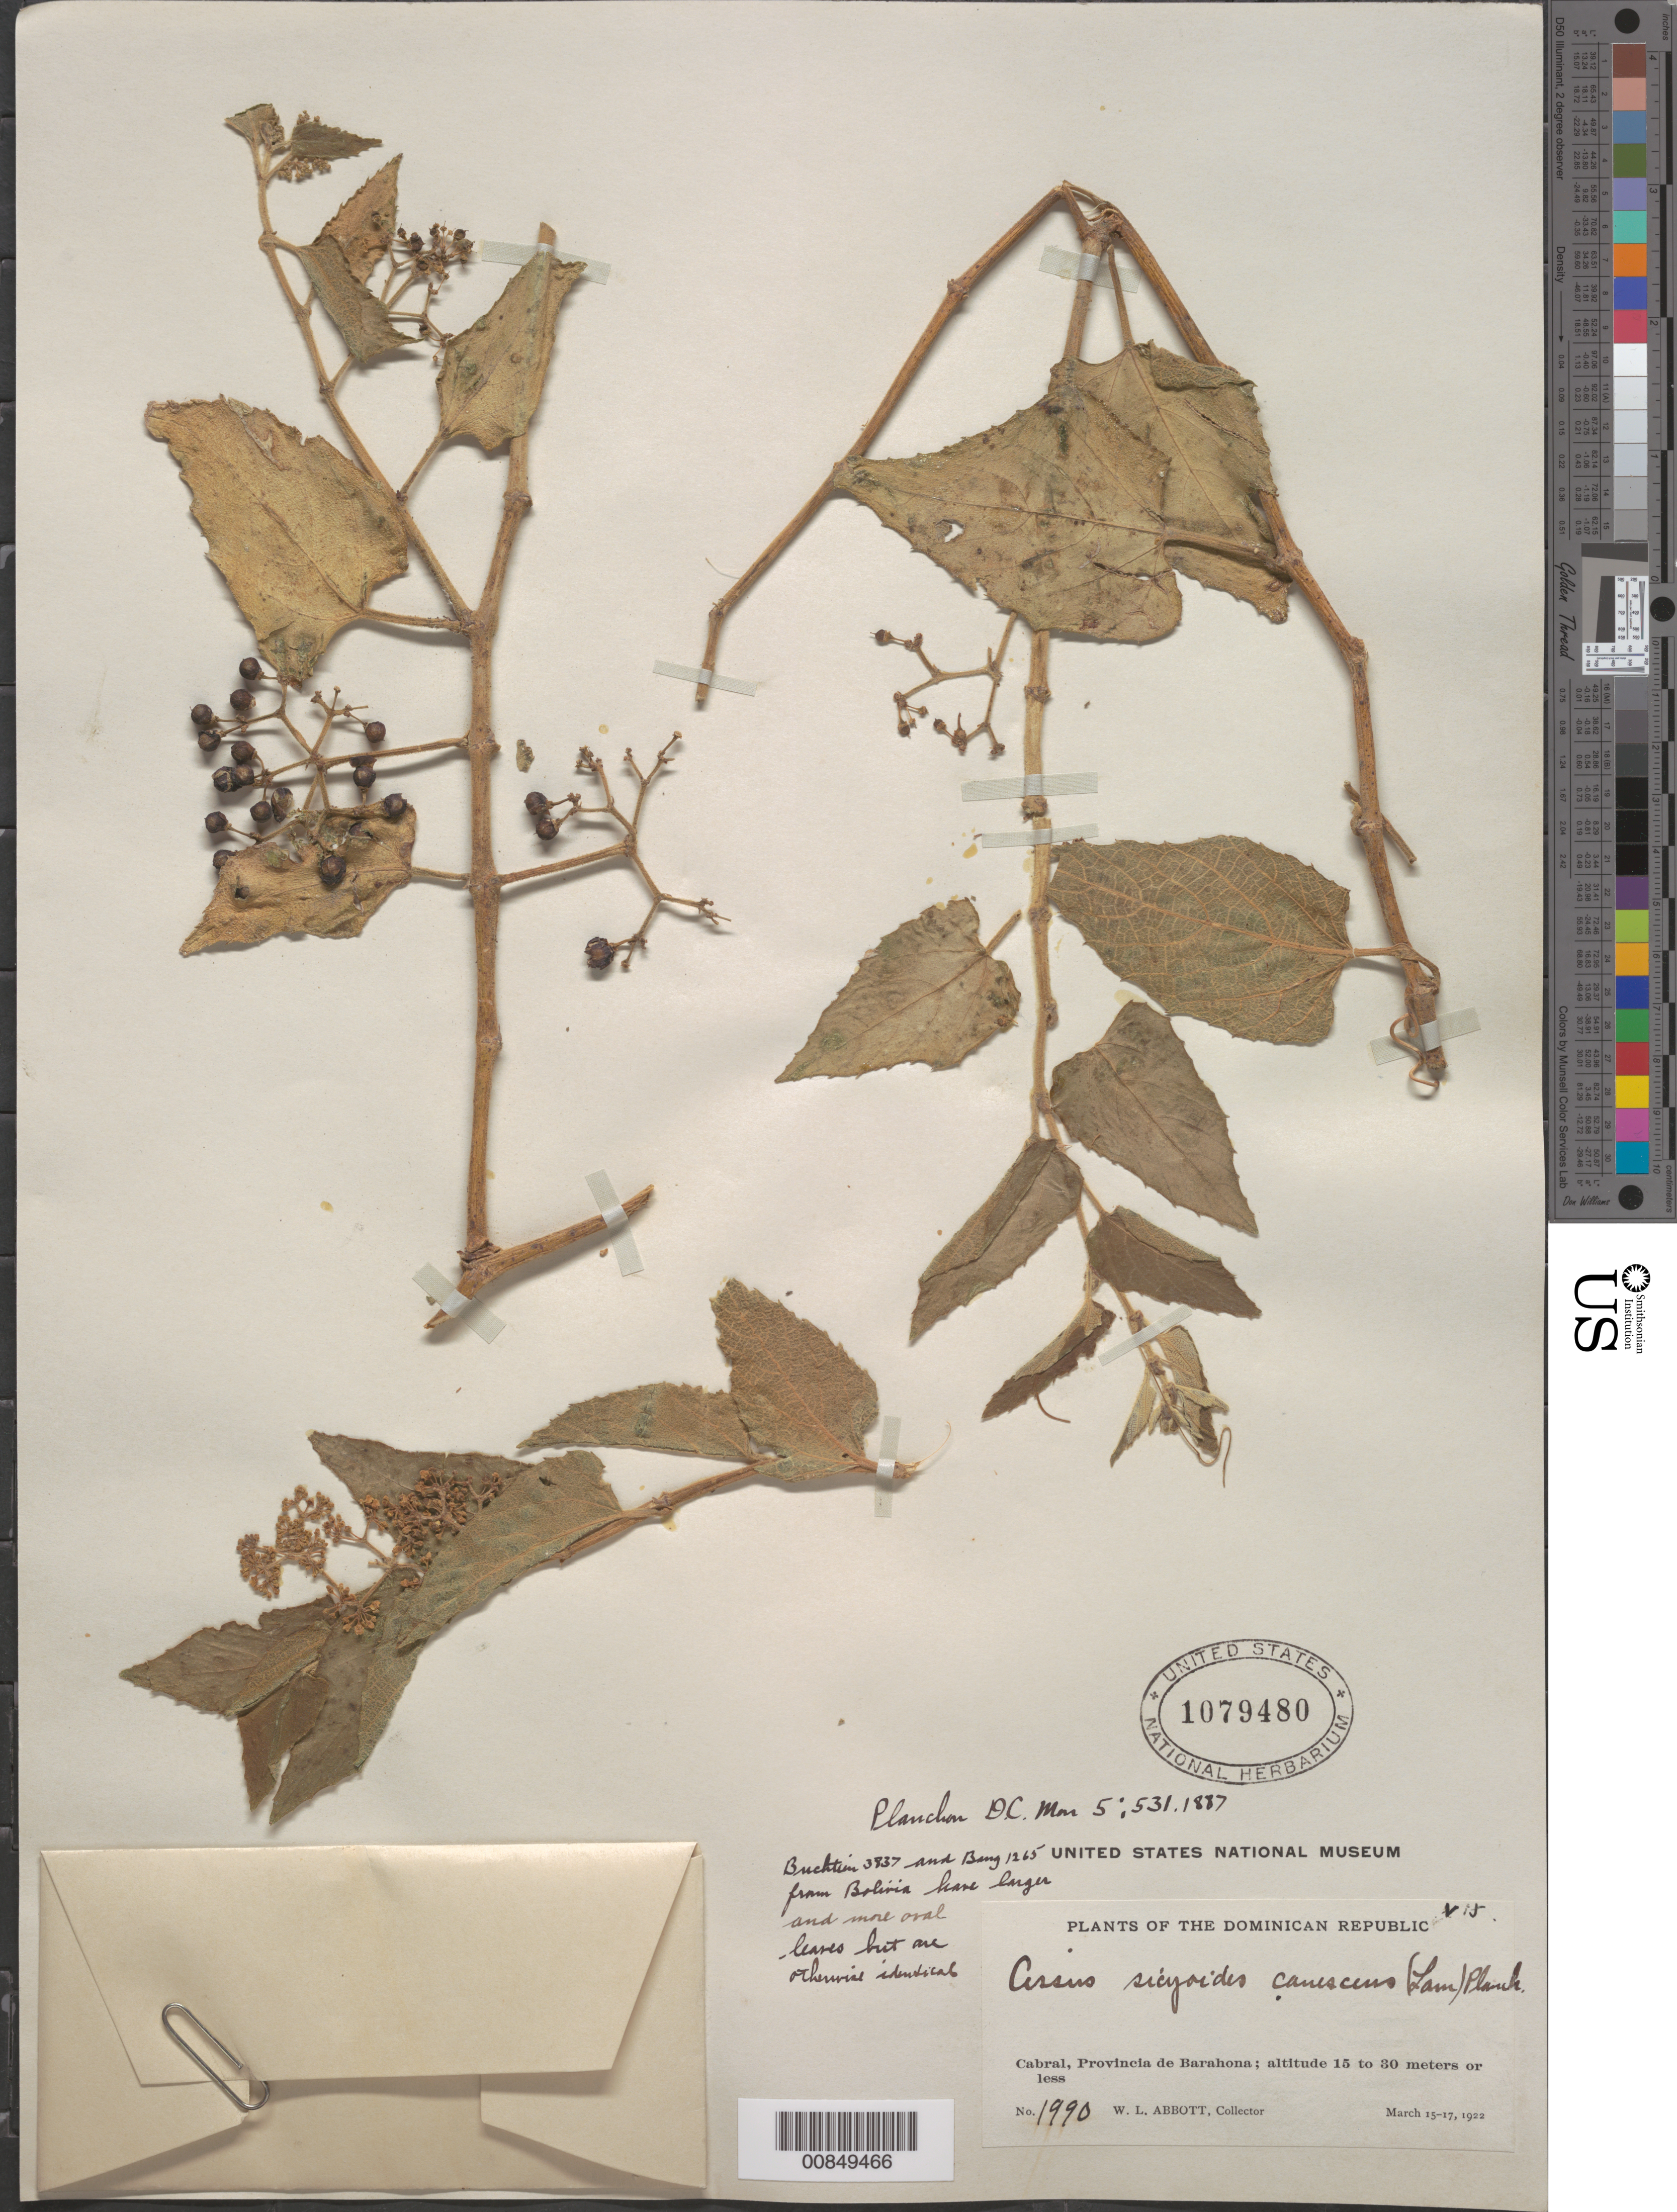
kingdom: Plantae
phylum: Tracheophyta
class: Magnoliopsida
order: Vitales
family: Vitaceae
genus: Cissus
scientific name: Cissus verticillata subsp. verticillata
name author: (L.) Nicolson & C.E. Jarvis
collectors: W. L. Abbott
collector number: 1990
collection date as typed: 15 Mar 1922 to 17 Mar 1922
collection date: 1922-03-15/1922-03-17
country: Dominican Republic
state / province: Barahona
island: Hispaniola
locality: Cabral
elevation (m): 15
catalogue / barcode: US 1079480